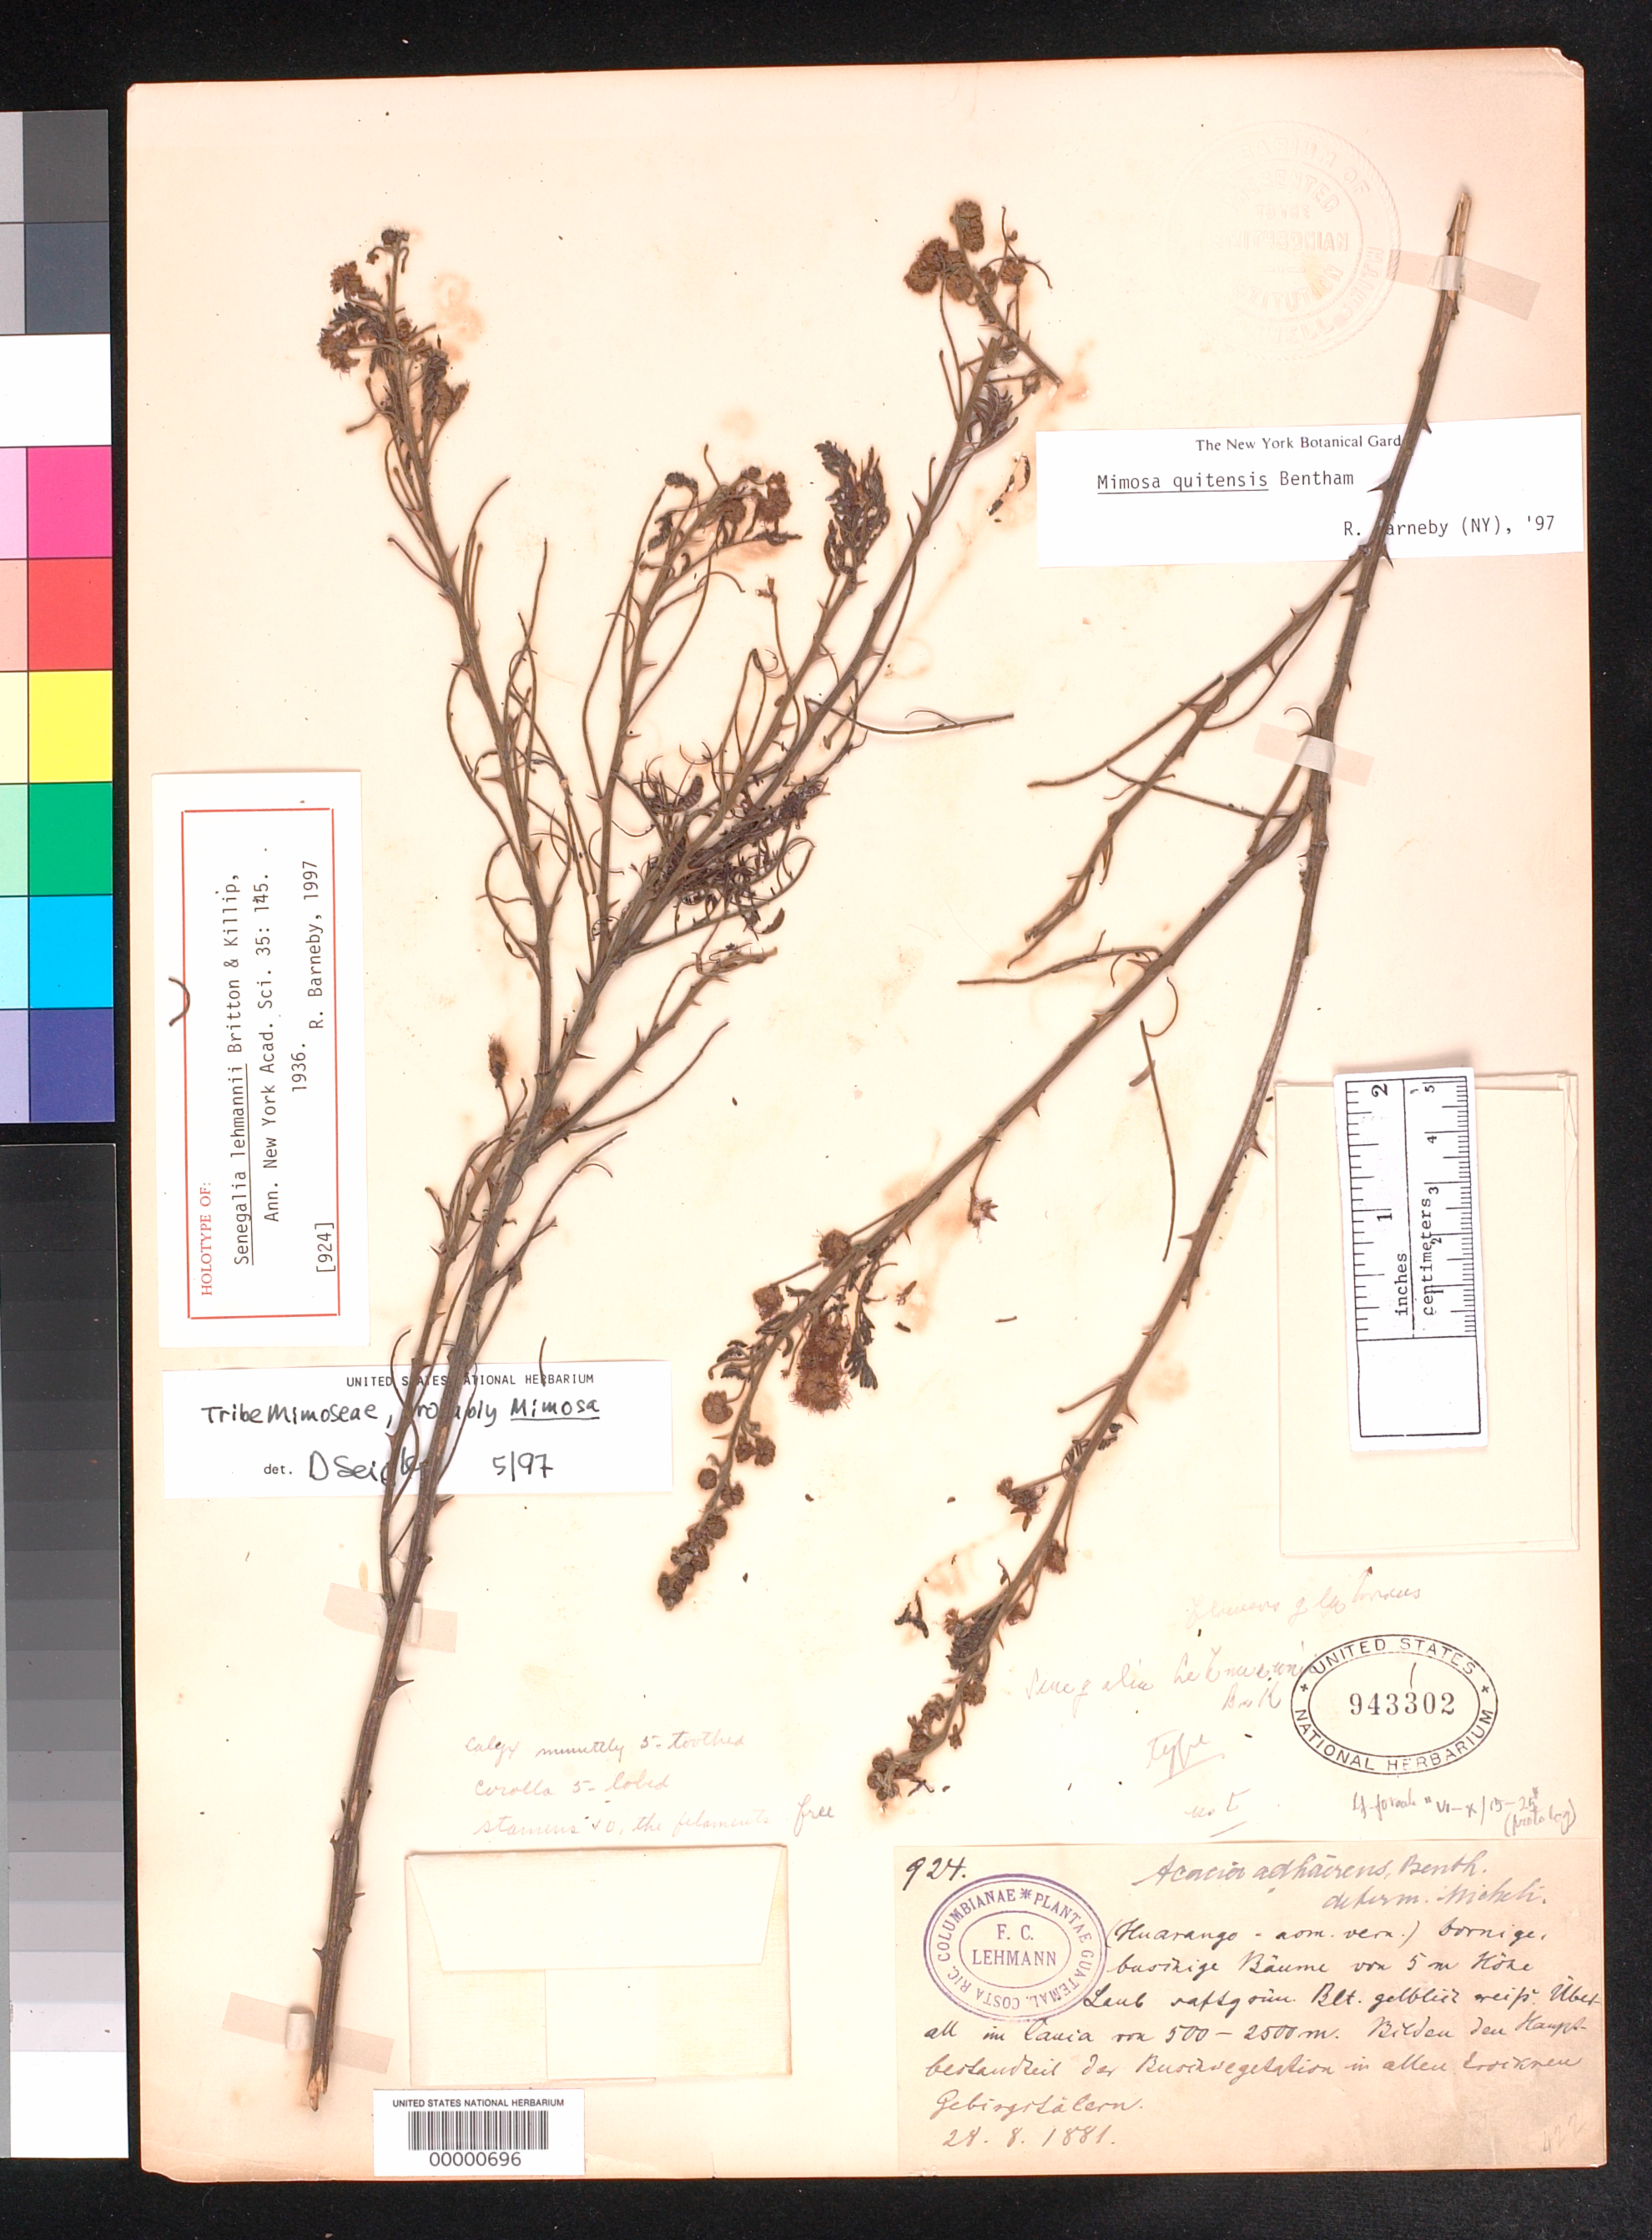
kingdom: Plantae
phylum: Tracheophyta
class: Magnoliopsida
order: Fabales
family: Fabaceae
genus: Senegalia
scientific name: Senegalia lehmannii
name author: Britton & Killip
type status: Holotype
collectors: F. C. Lehmann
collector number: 924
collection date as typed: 28 Aug 1881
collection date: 1881-08-28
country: Colombia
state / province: Cauca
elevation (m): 500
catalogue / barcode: US 943302